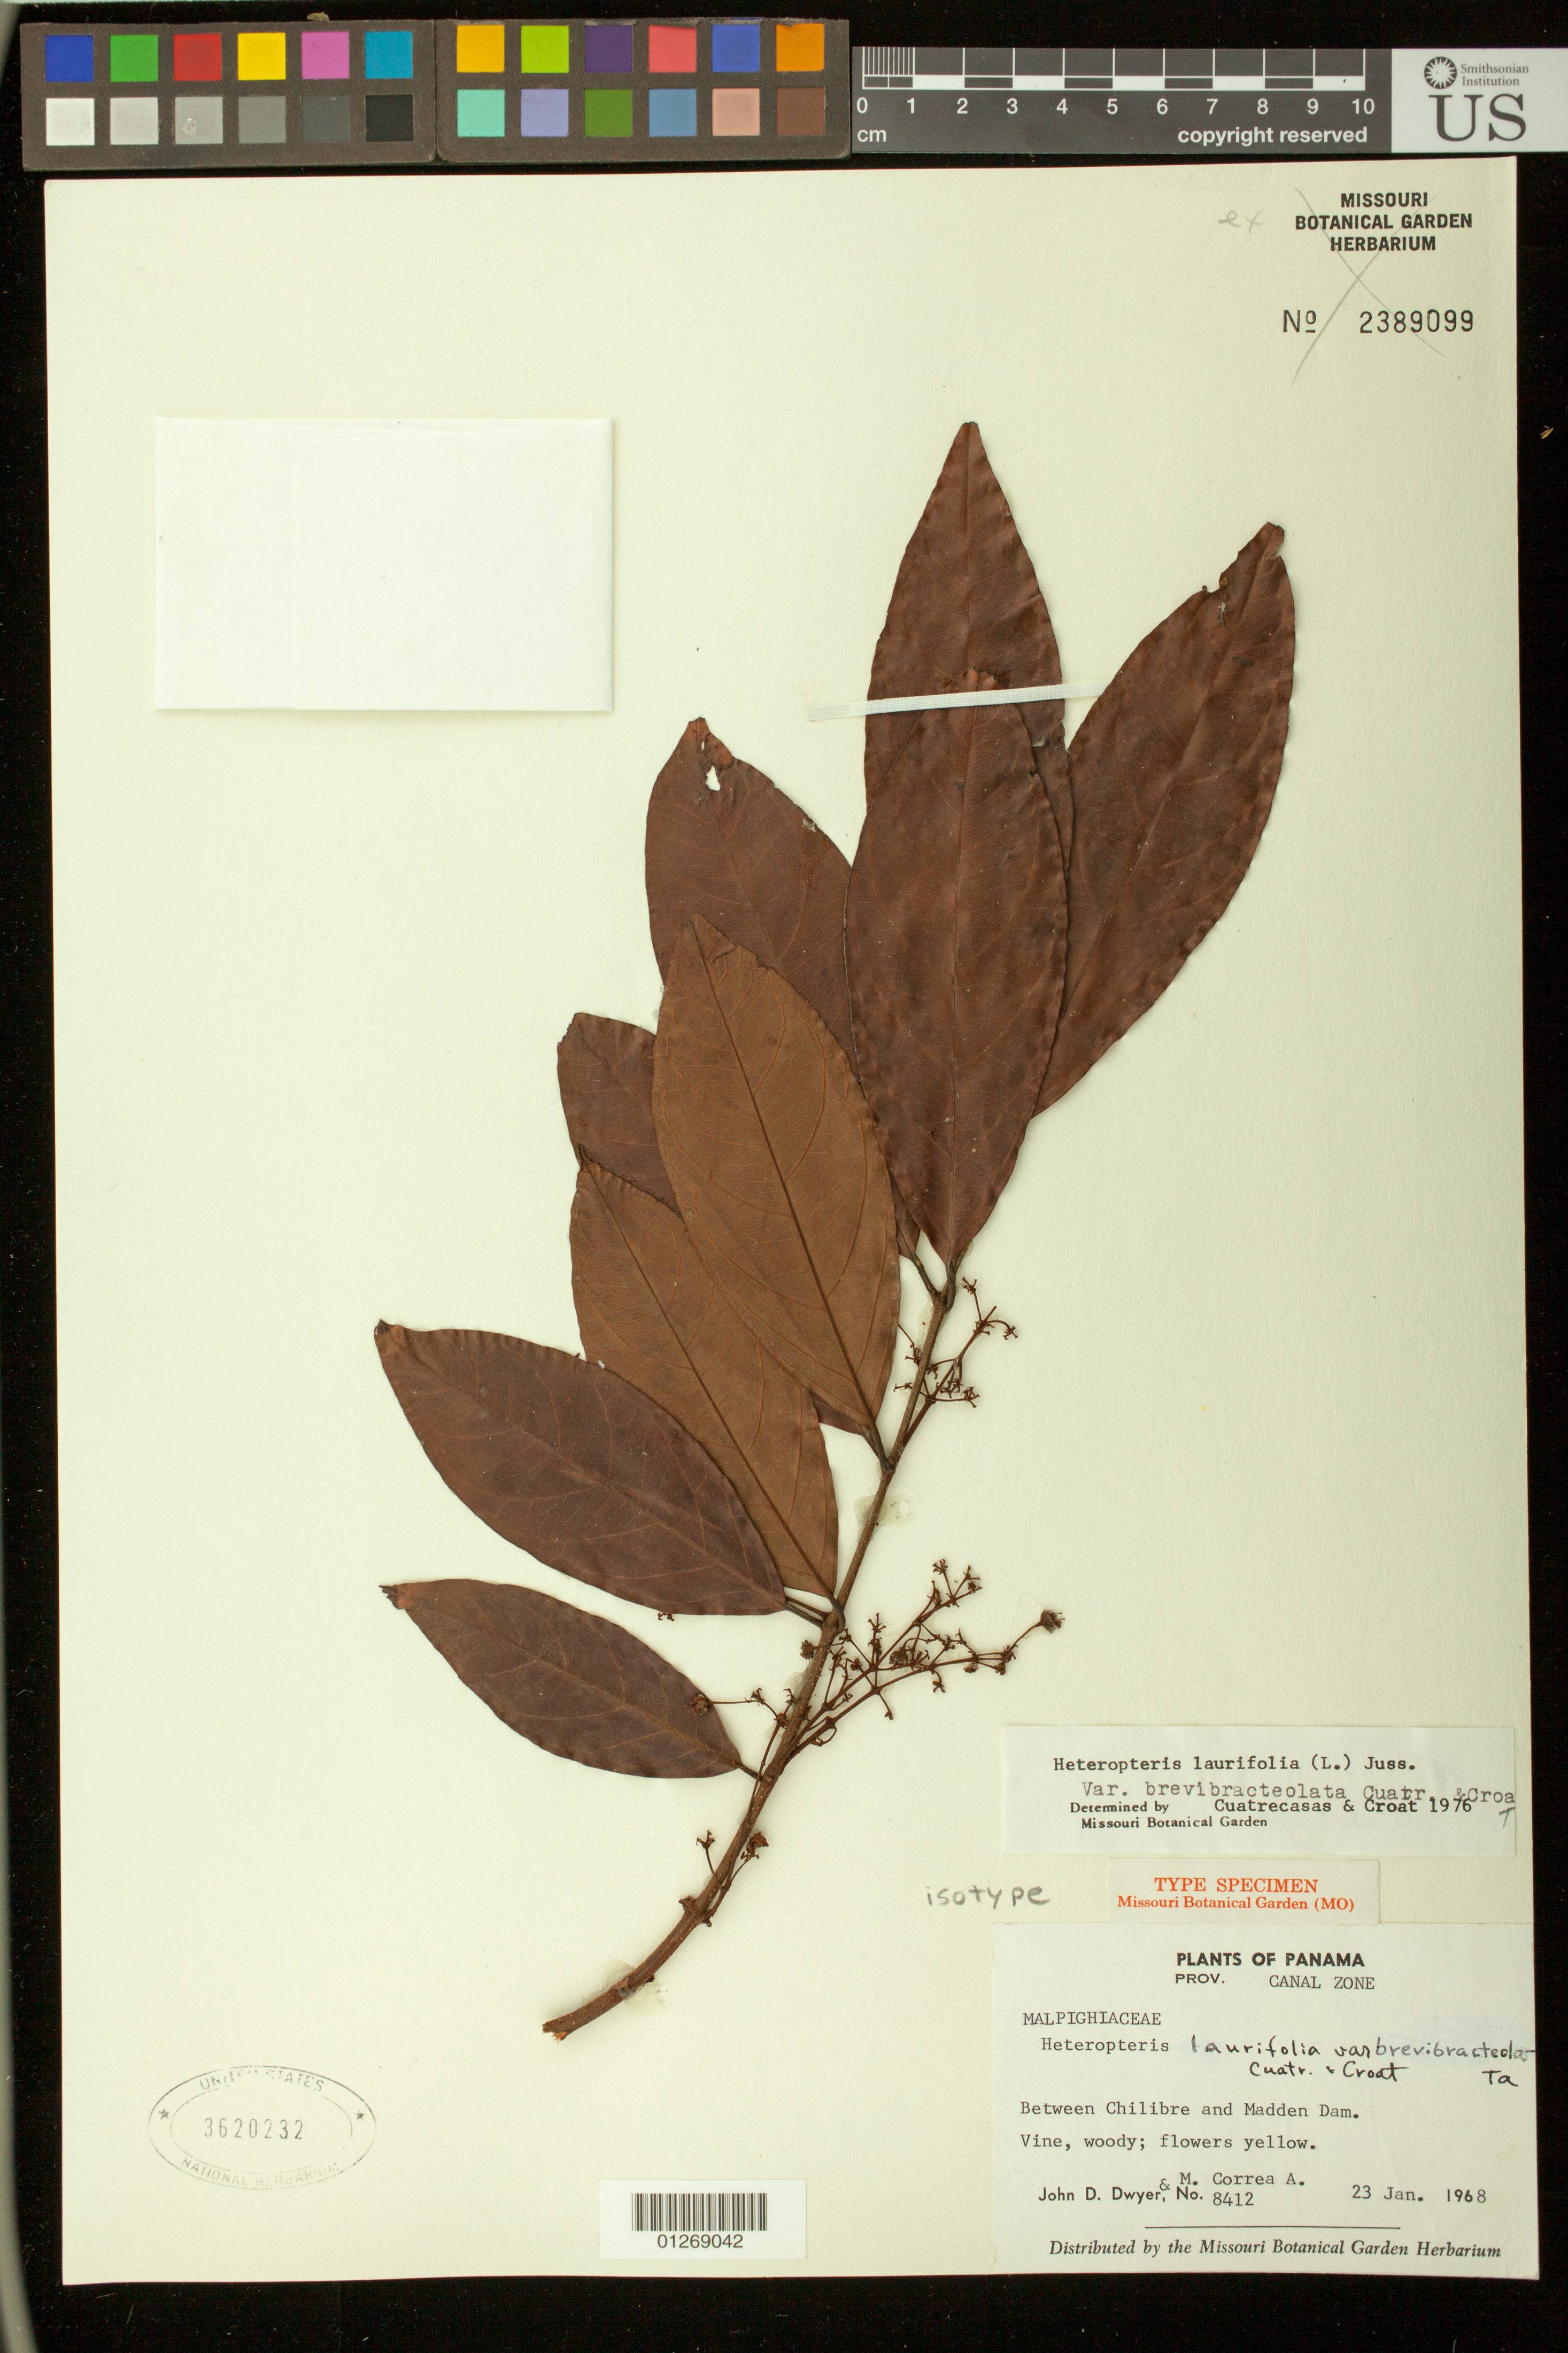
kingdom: Plantae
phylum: Tracheophyta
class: Magnoliopsida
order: Malpighiales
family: Malpighiaceae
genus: Heteropterys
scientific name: Heteropterys laurifolia var. brevibracteolata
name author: Cuatrec. & Croat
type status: Isotype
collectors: J. D. Dwyer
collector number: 8412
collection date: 1968-01-23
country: Panama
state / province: Colón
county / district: Canal Zone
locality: Between Chilibre and Madden Dam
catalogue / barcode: US 3620232